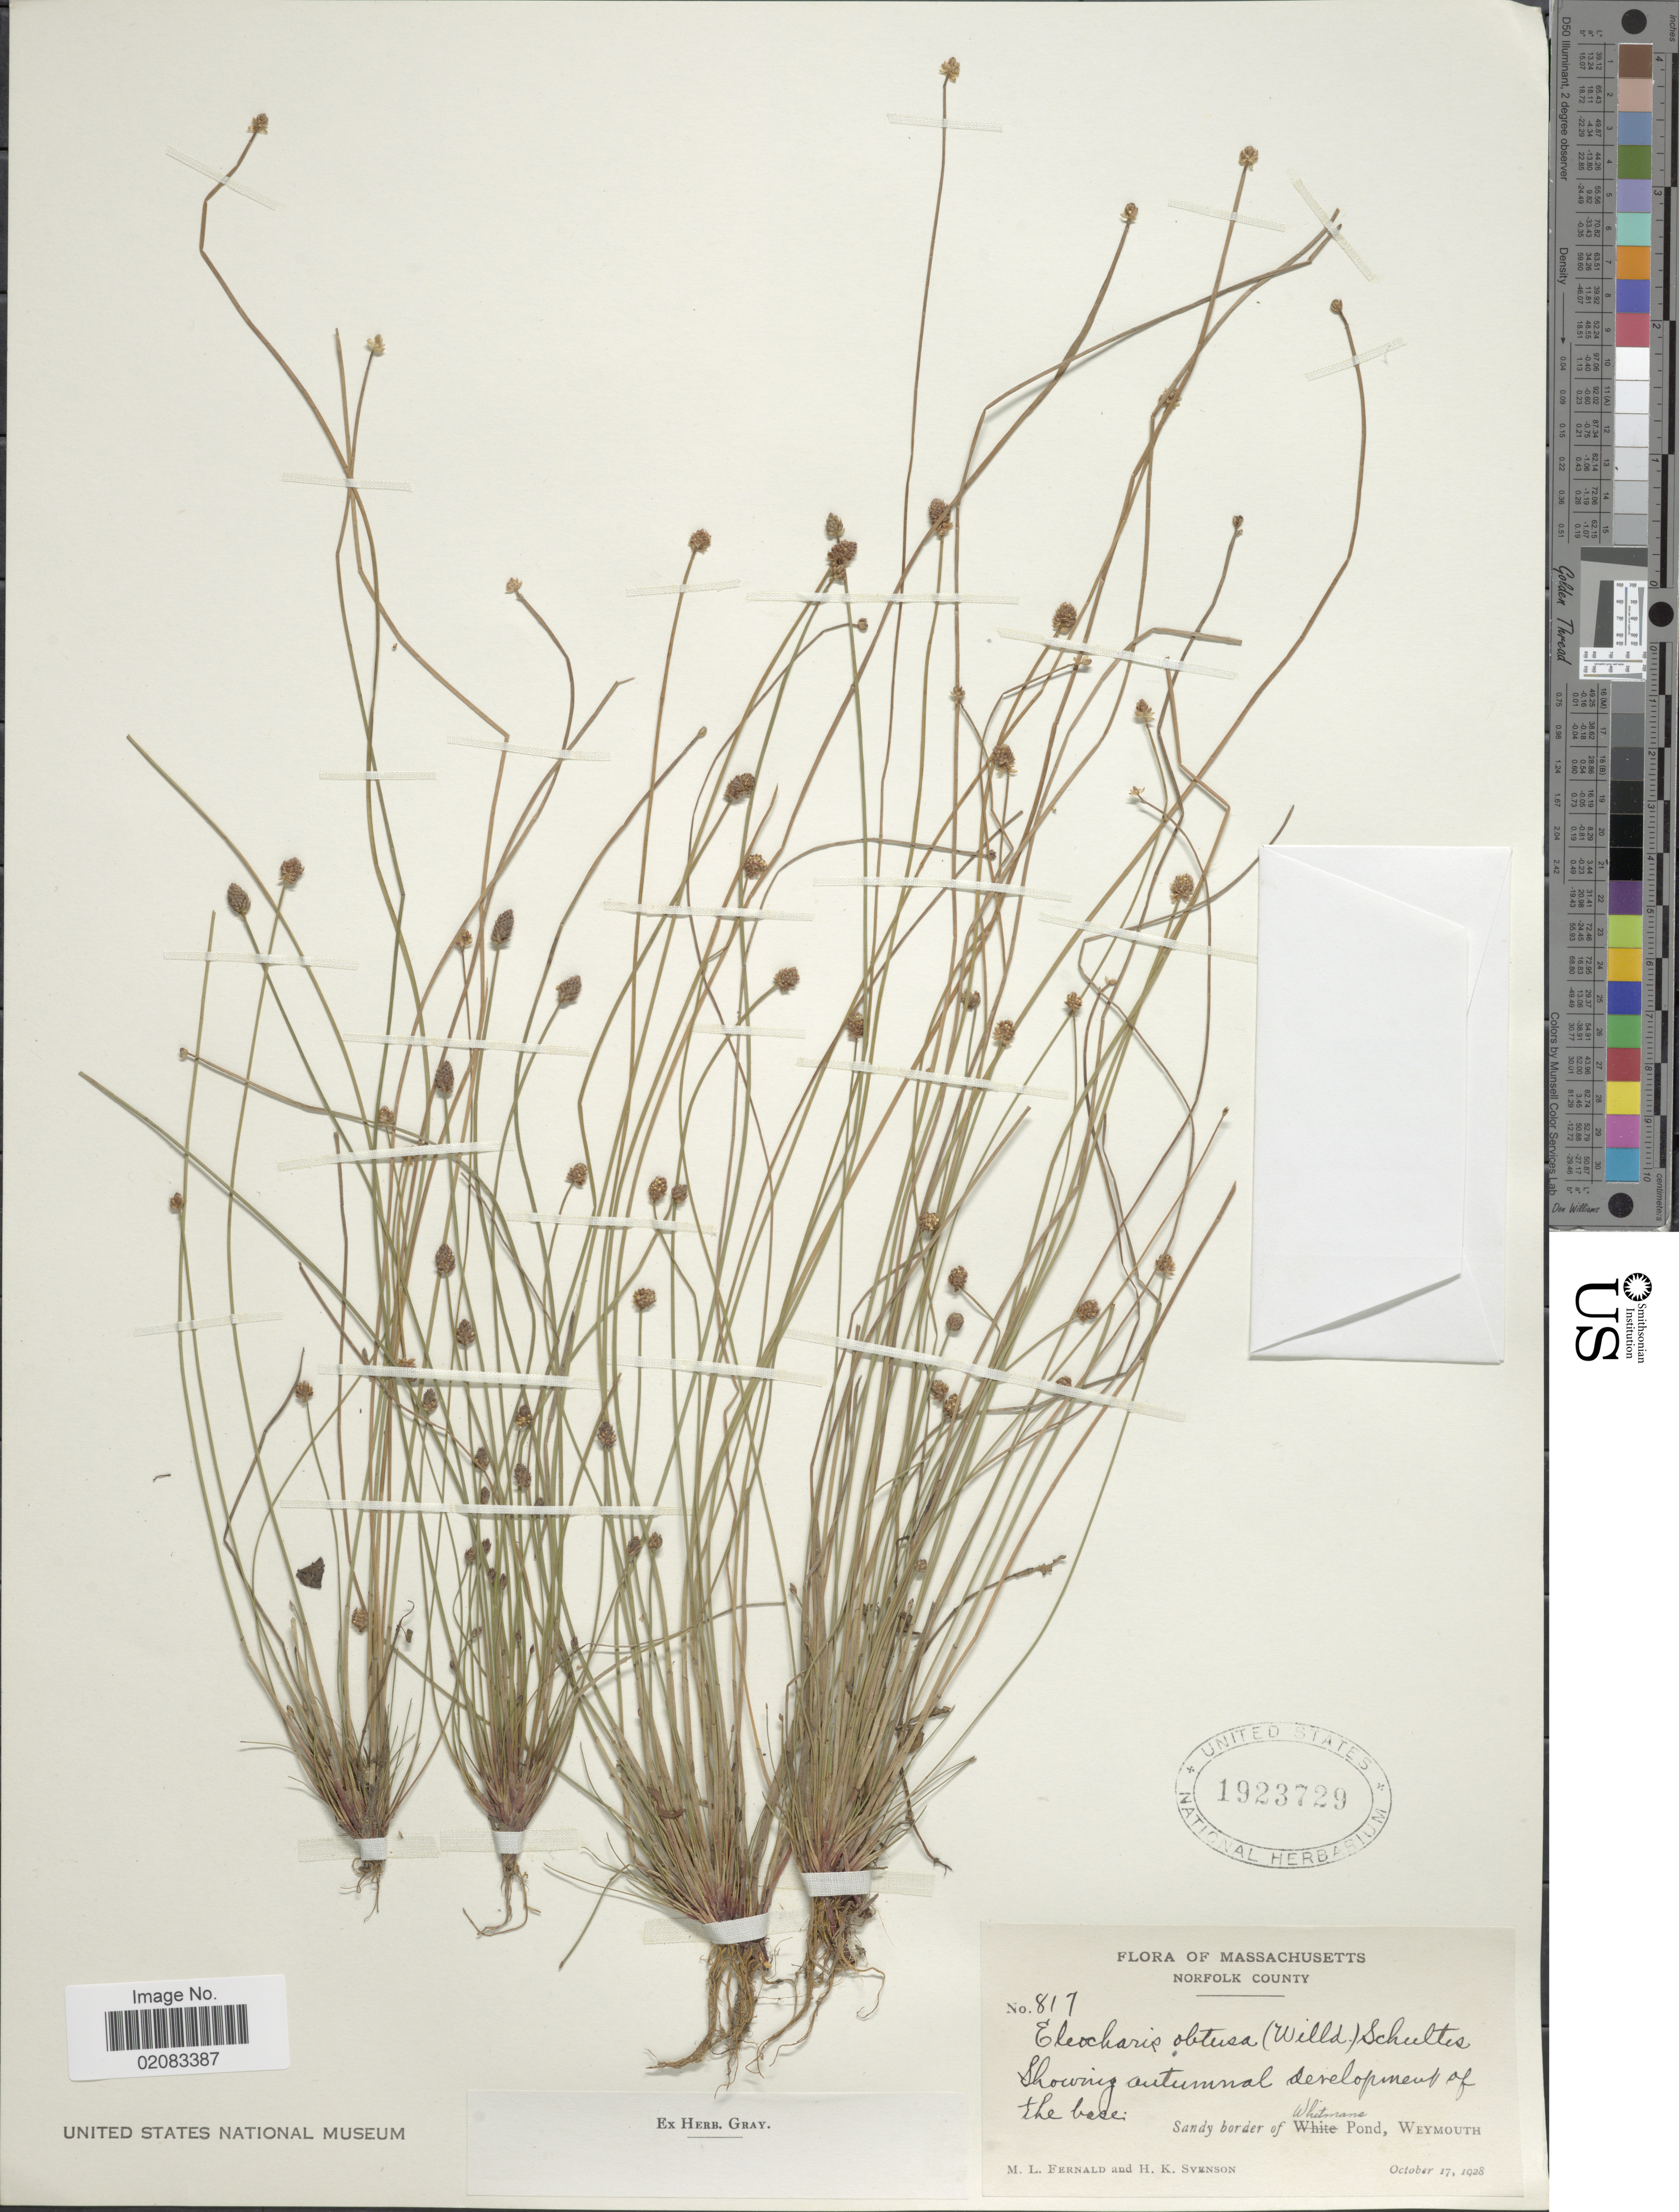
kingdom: Plantae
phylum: Tracheophyta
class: Liliopsida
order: Poales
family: Cyperaceae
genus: Eleocharis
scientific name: Eleocharis obtusa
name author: (Willd.) Schult.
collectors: M. L. Fernald & H. K. Svenson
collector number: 817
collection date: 1928-10-17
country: United States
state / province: Massachusetts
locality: Norfolk County, Sandy border of Whitmans Pond, Weymouth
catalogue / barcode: US 1923729